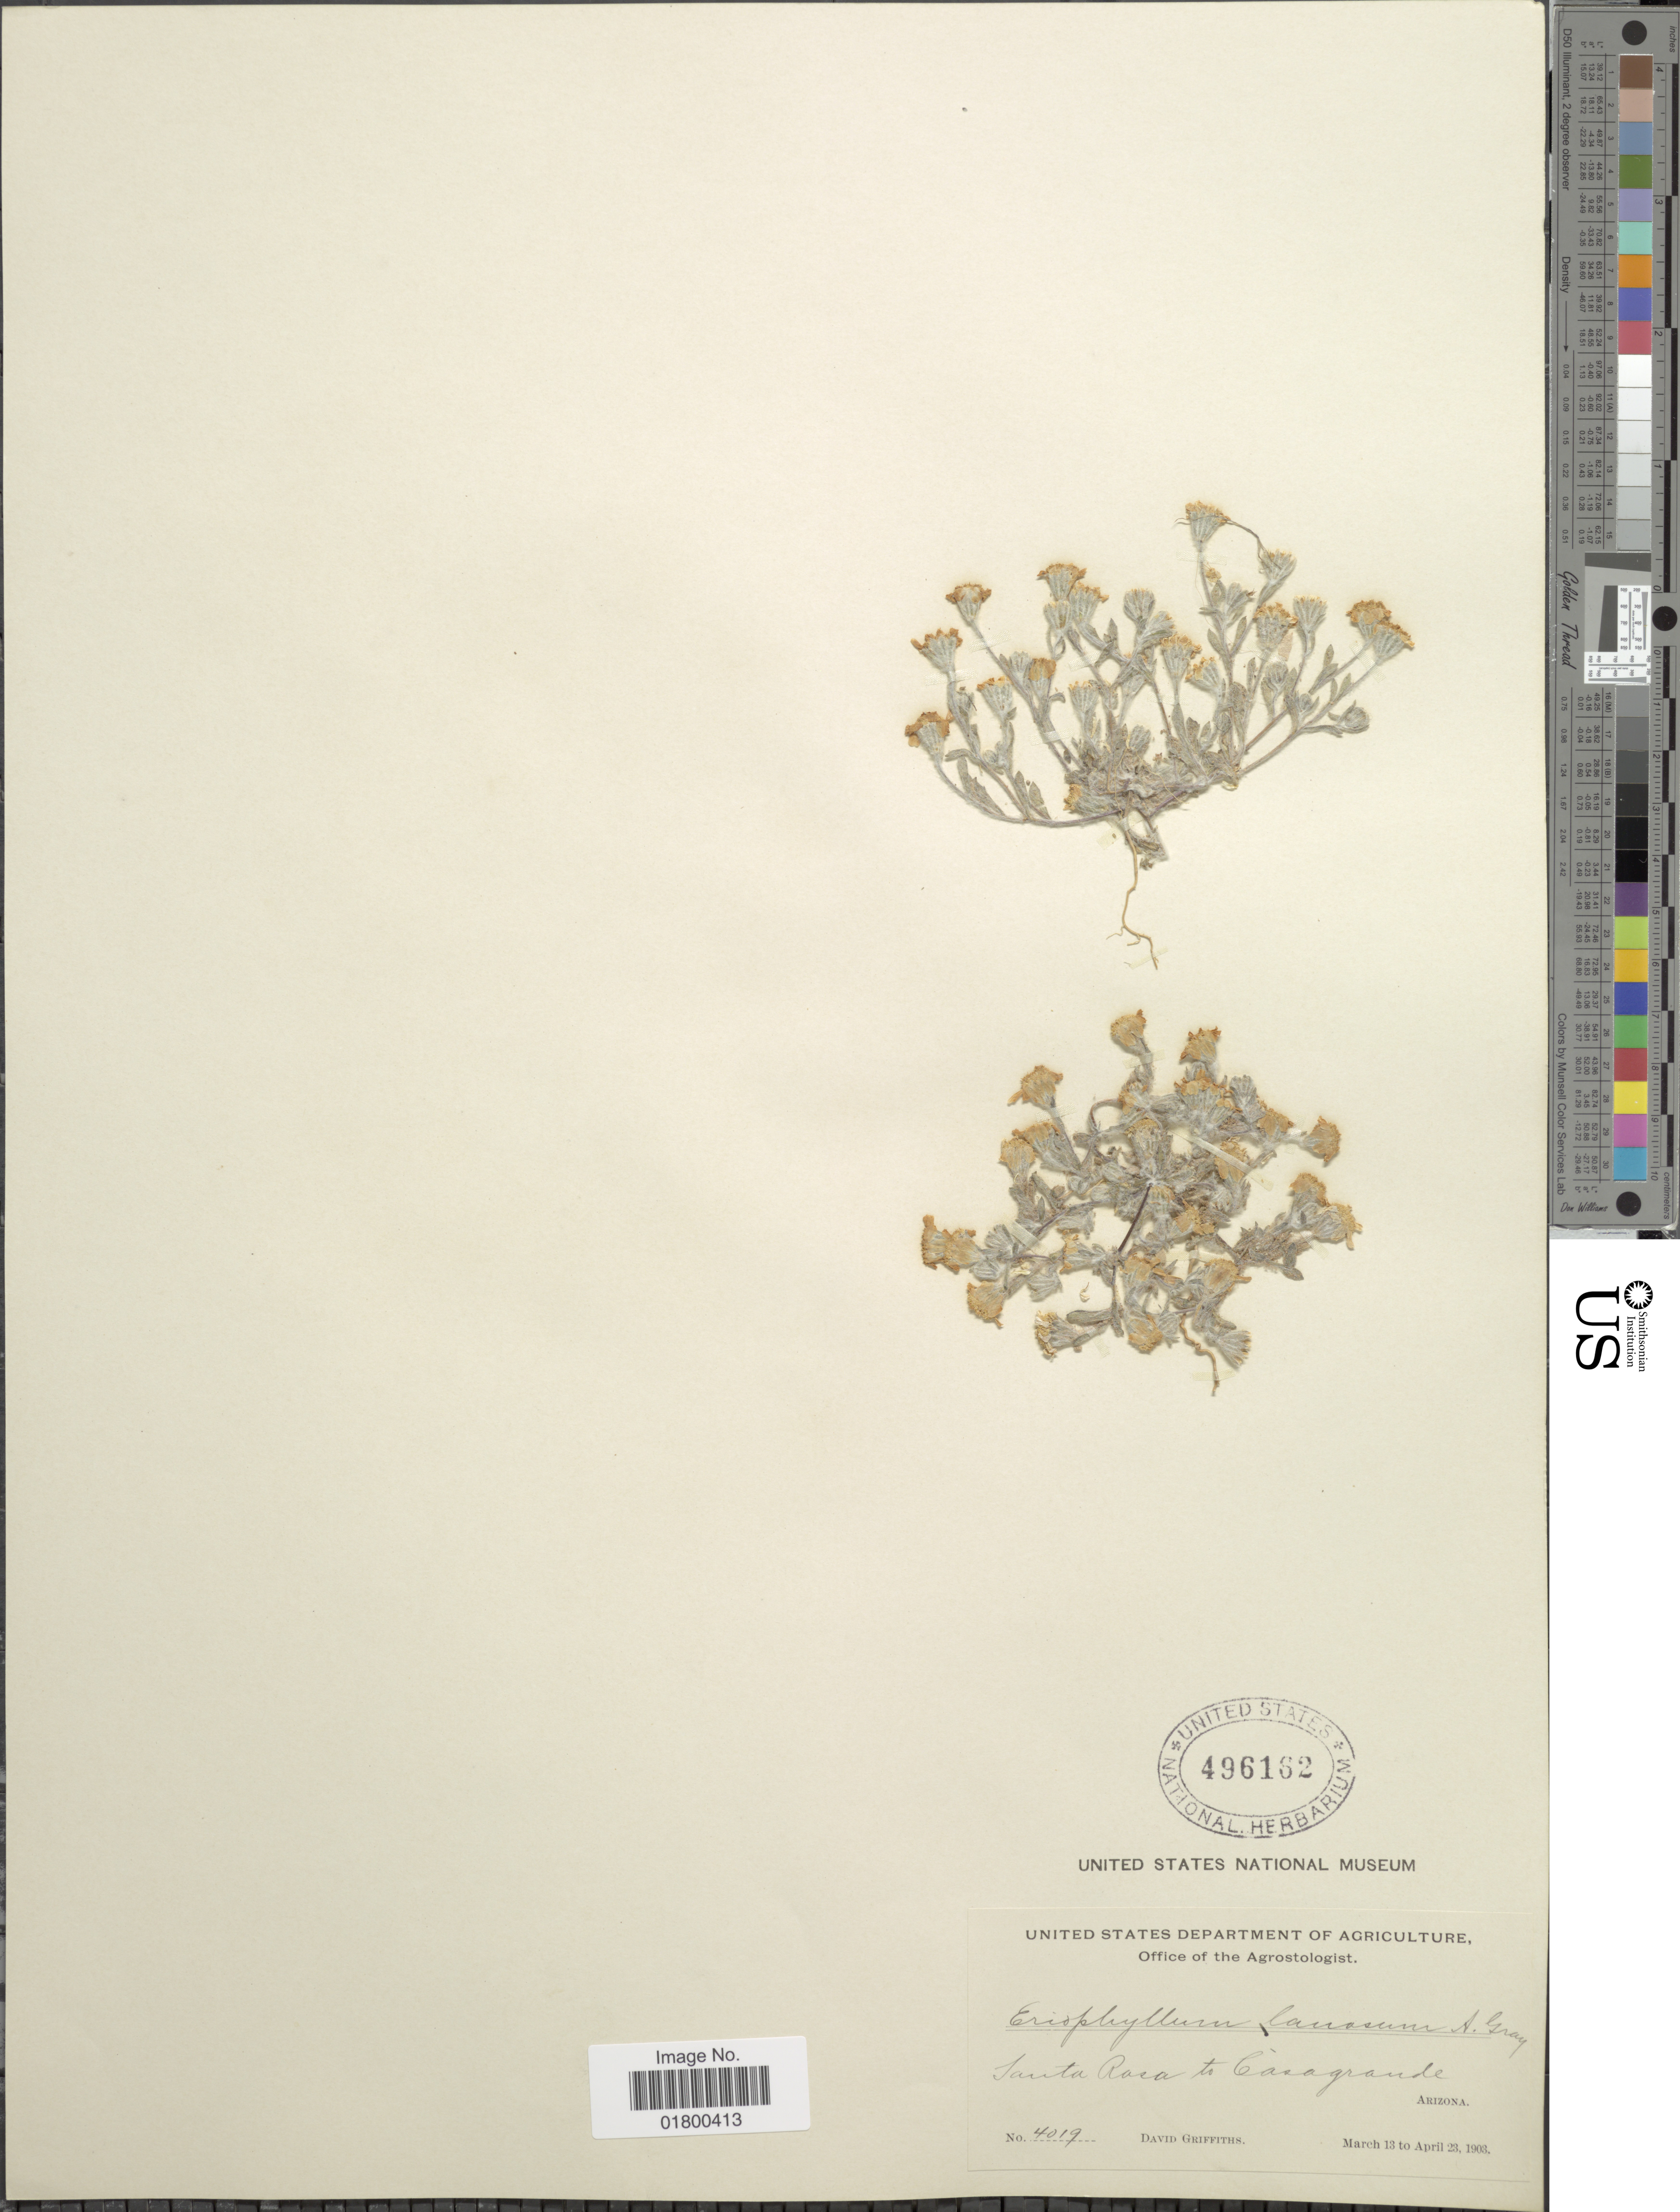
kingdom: Plantae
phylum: Tracheophyta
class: Magnoliopsida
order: Asterales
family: Asteraceae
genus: Eriophyllum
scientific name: Eriophyllum lanosum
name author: (A. Gray) A. Gray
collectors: D. Griffiths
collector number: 4019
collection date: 1903-03-13/1903-04-23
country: United States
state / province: Arizona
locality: Santa Rosa to Casagrande, Arizona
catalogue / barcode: US 496162